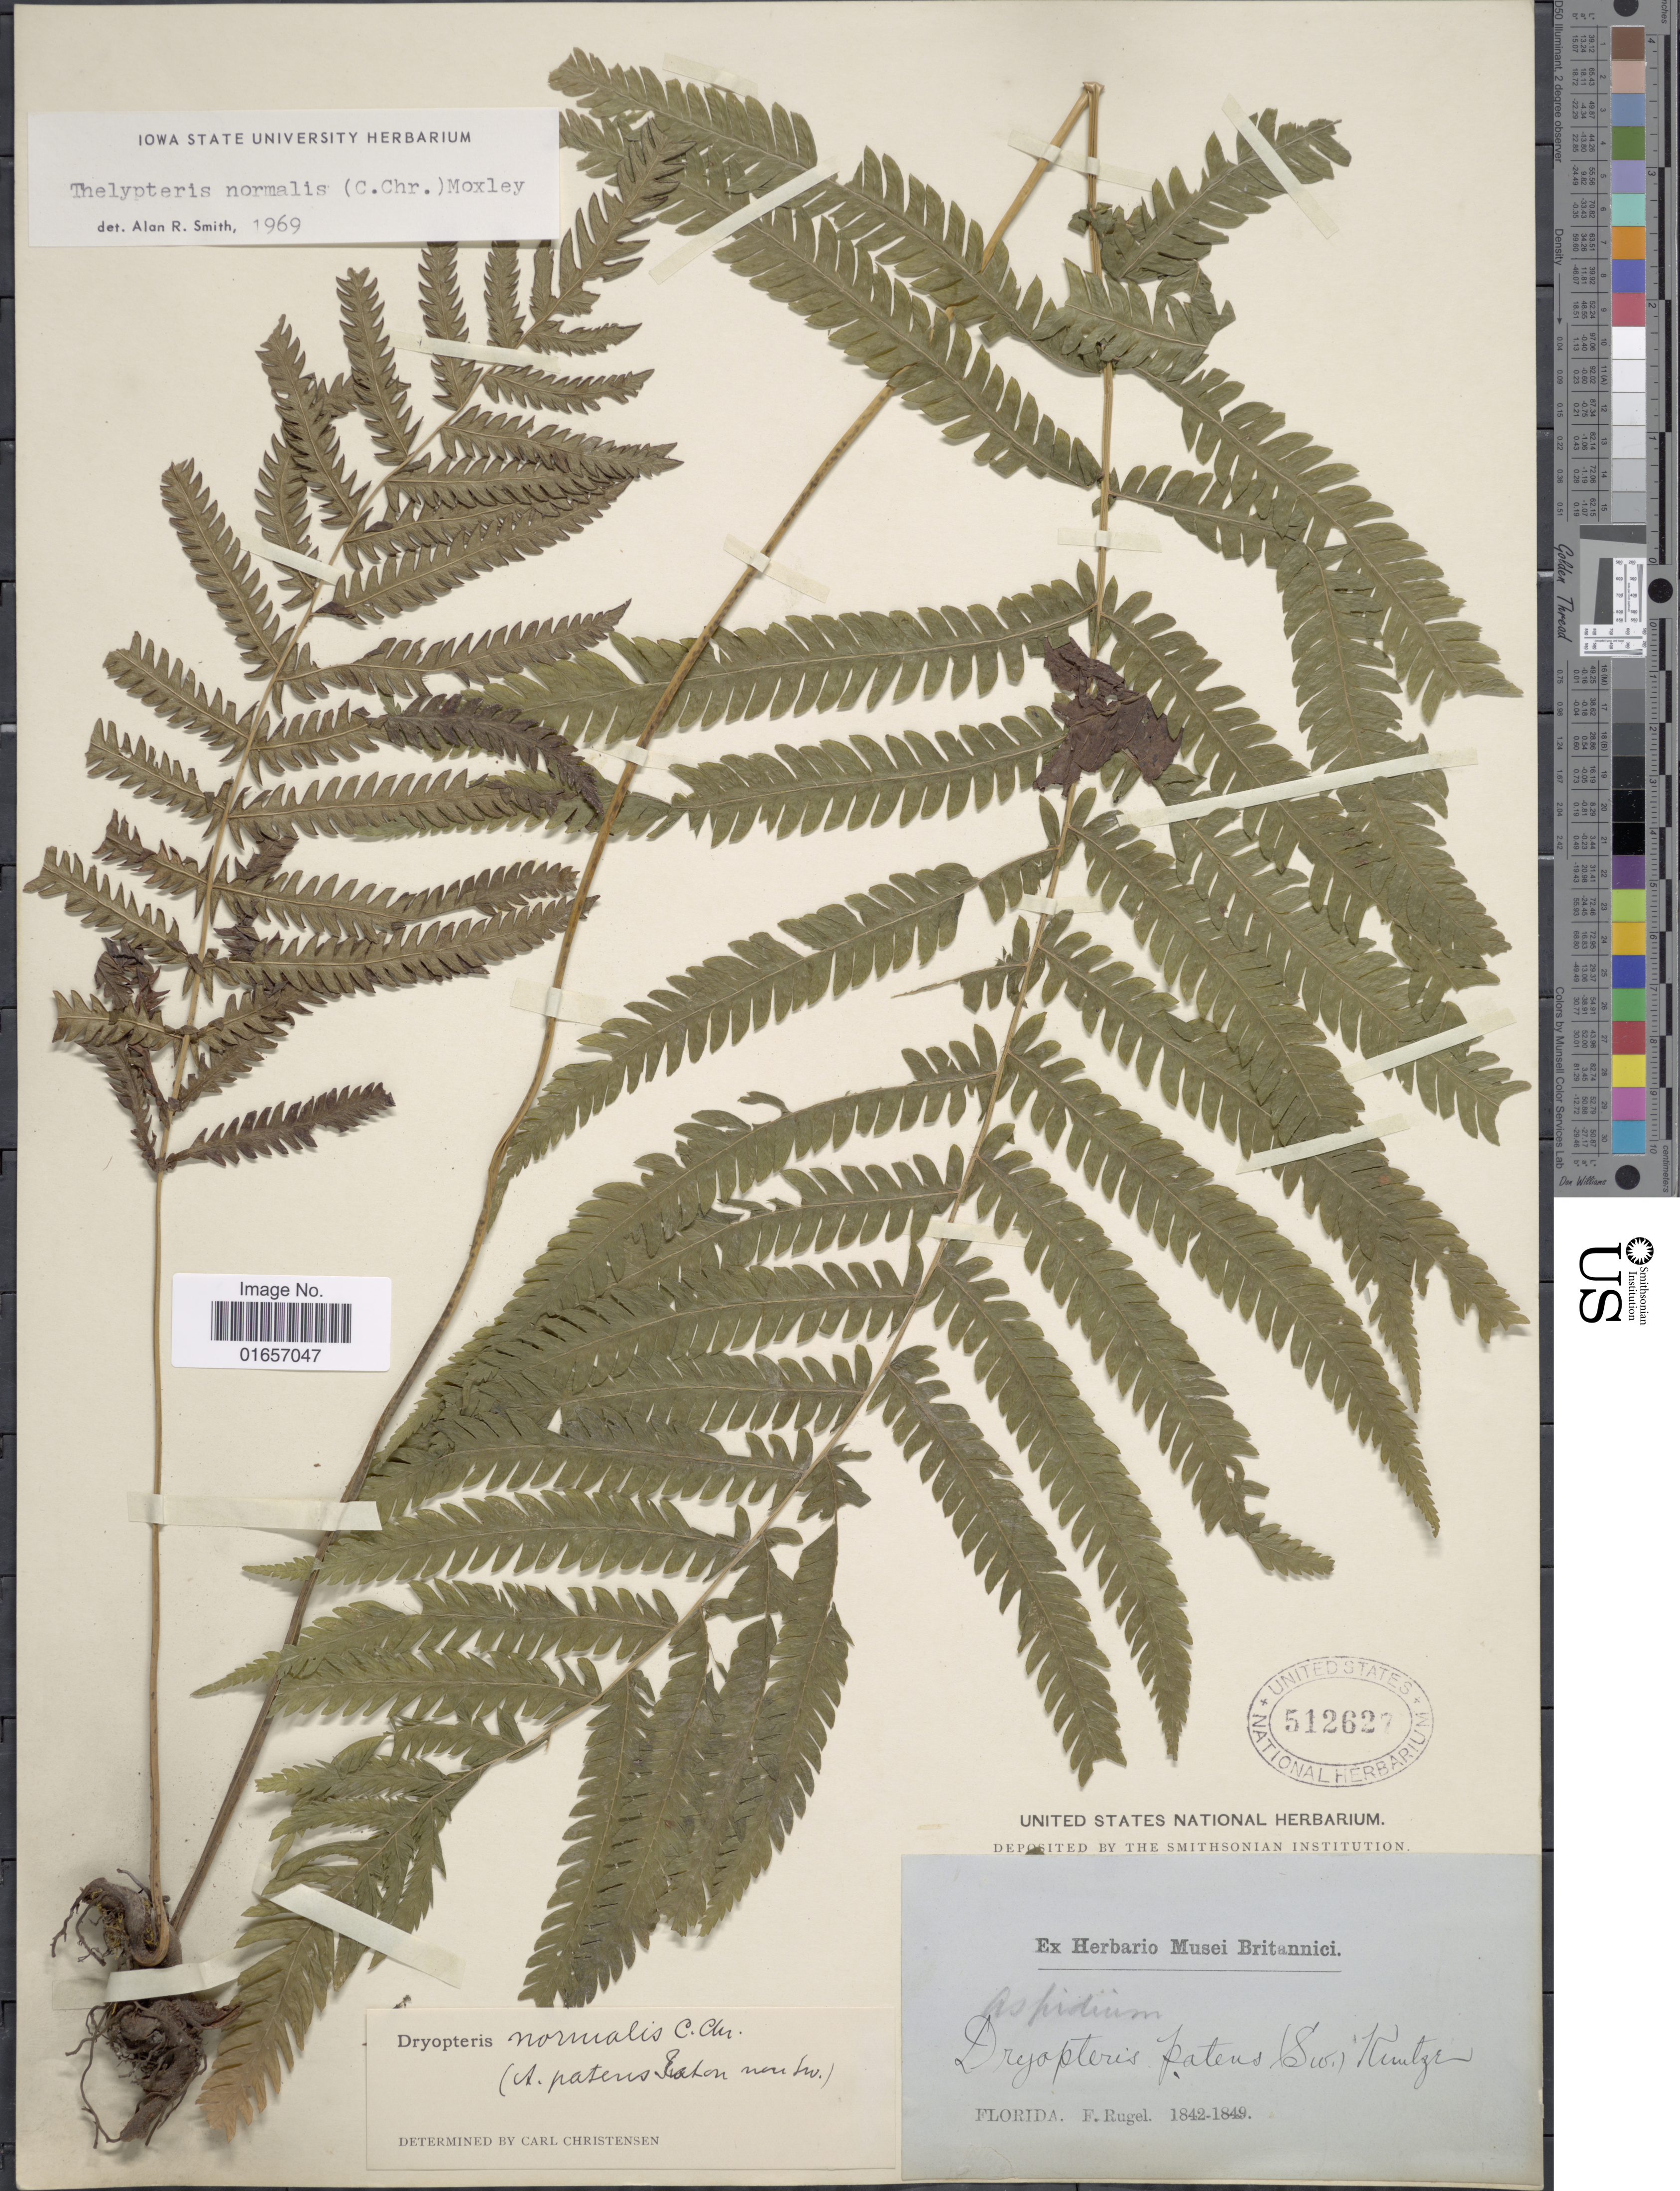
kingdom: Plantae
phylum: Tracheophyta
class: Polypodiopsida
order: Polypodiales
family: Thelypteridaceae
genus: Christella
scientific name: Christella kunthii comb. ined.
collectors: F. Rugel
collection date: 1842/1849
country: United States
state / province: Florida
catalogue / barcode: US 512627